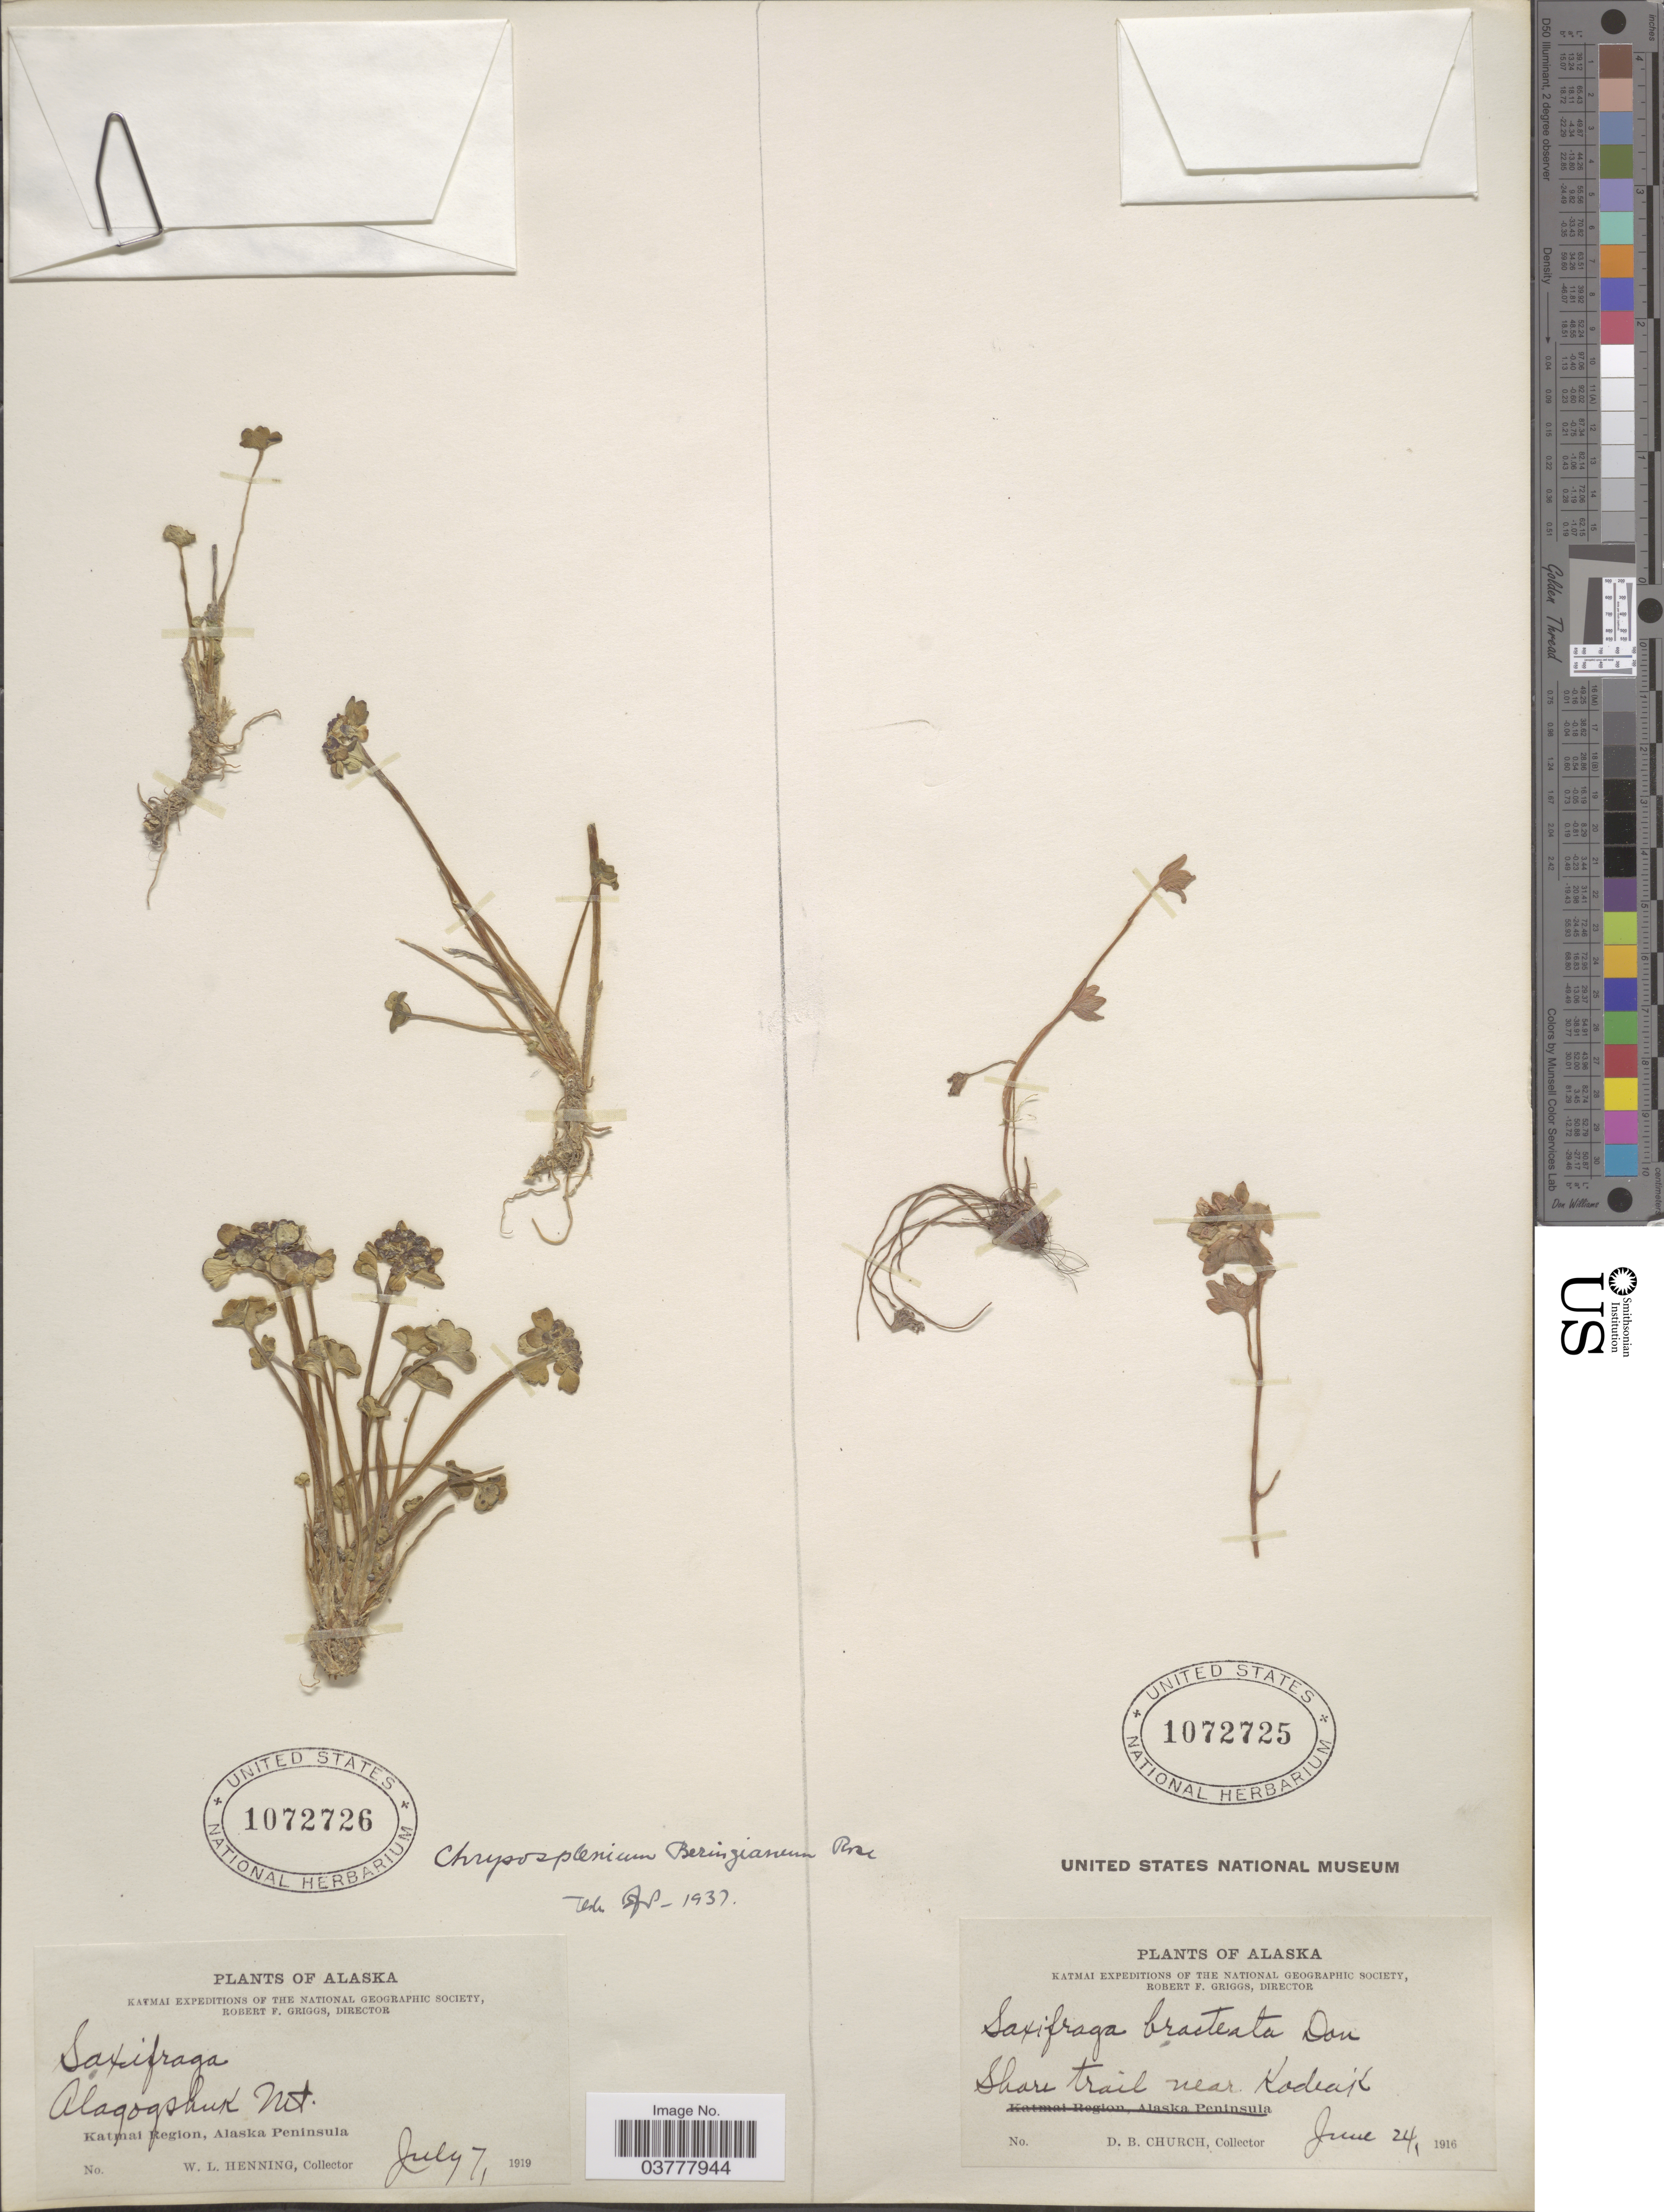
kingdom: Plantae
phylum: Tracheophyta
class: Magnoliopsida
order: Saxifragales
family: Saxifragaceae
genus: Saxifraga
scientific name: Saxifraga bracteata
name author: D. Don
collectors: W. Henning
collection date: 1919-07-07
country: United States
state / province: Alaska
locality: Alagogshuk Mt. Katmai Region, Alaska Peninsula.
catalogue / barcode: US 1072726